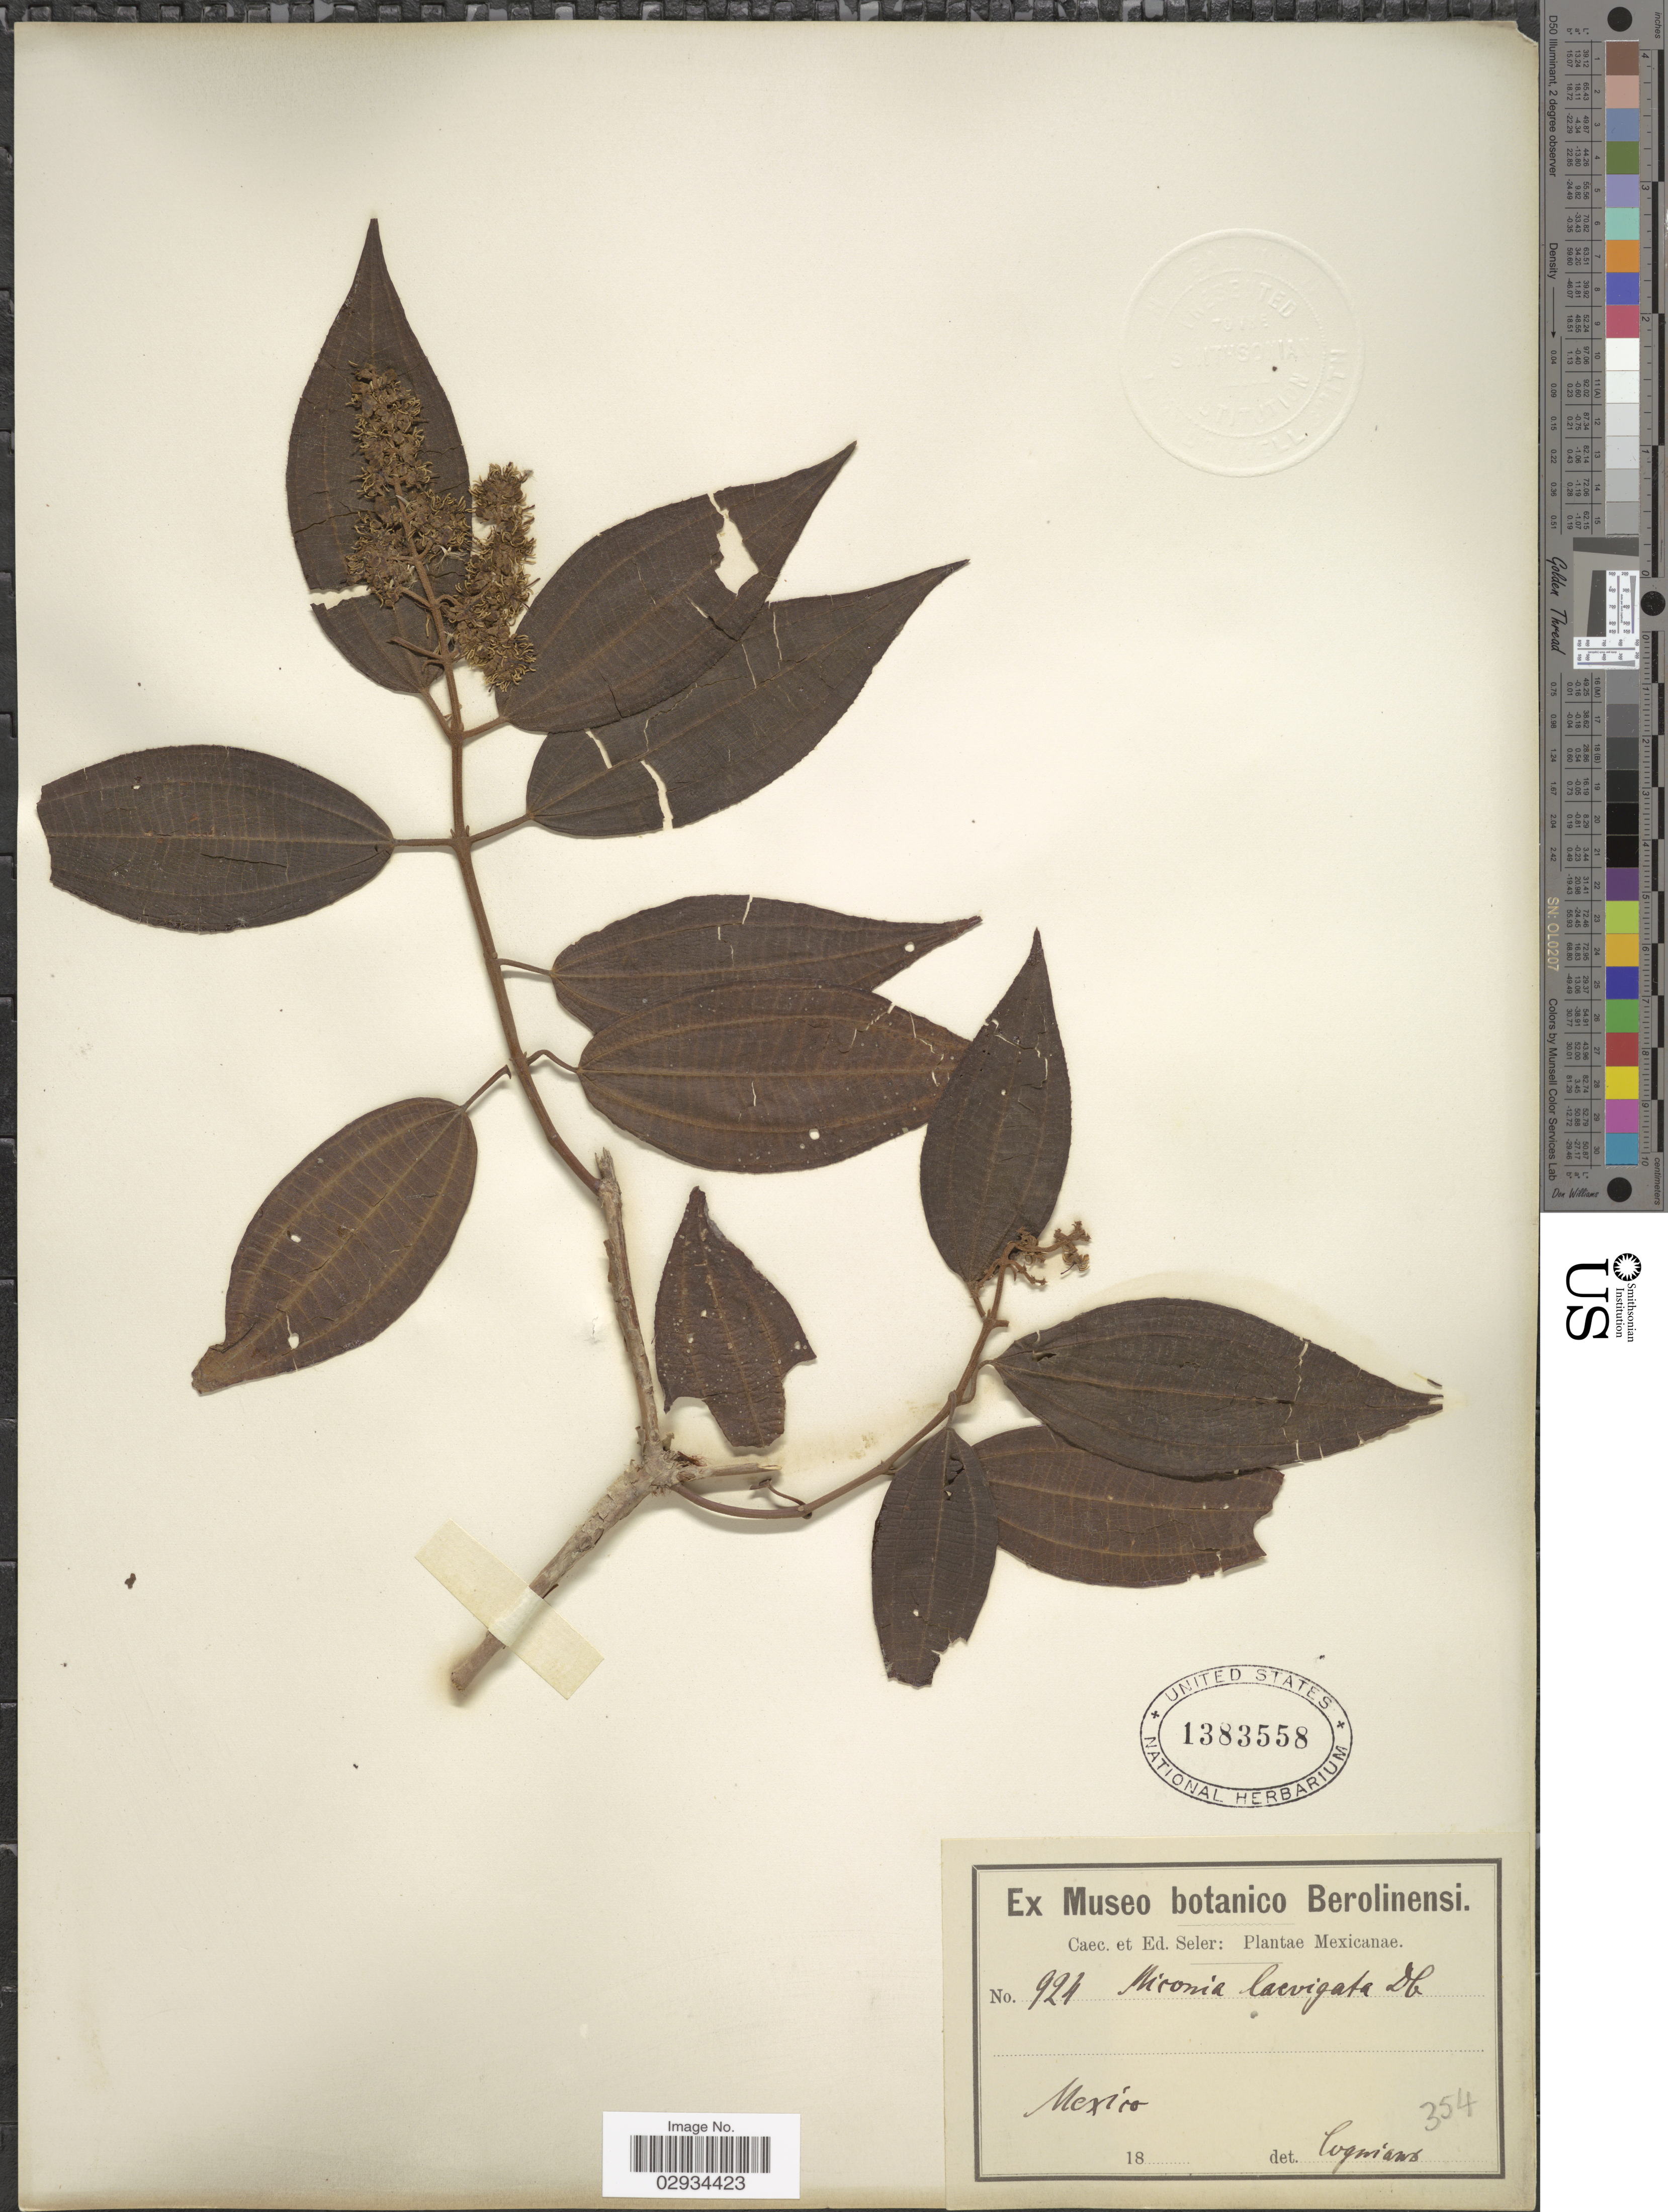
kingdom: Plantae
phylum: Tracheophyta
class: Magnoliopsida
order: Myrtales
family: Melastomataceae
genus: Miconia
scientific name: Miconia sylvatica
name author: (Schltdl.) Naudin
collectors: C. Seler & E. G. Seler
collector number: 924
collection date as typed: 18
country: Mexico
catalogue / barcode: US 1383558